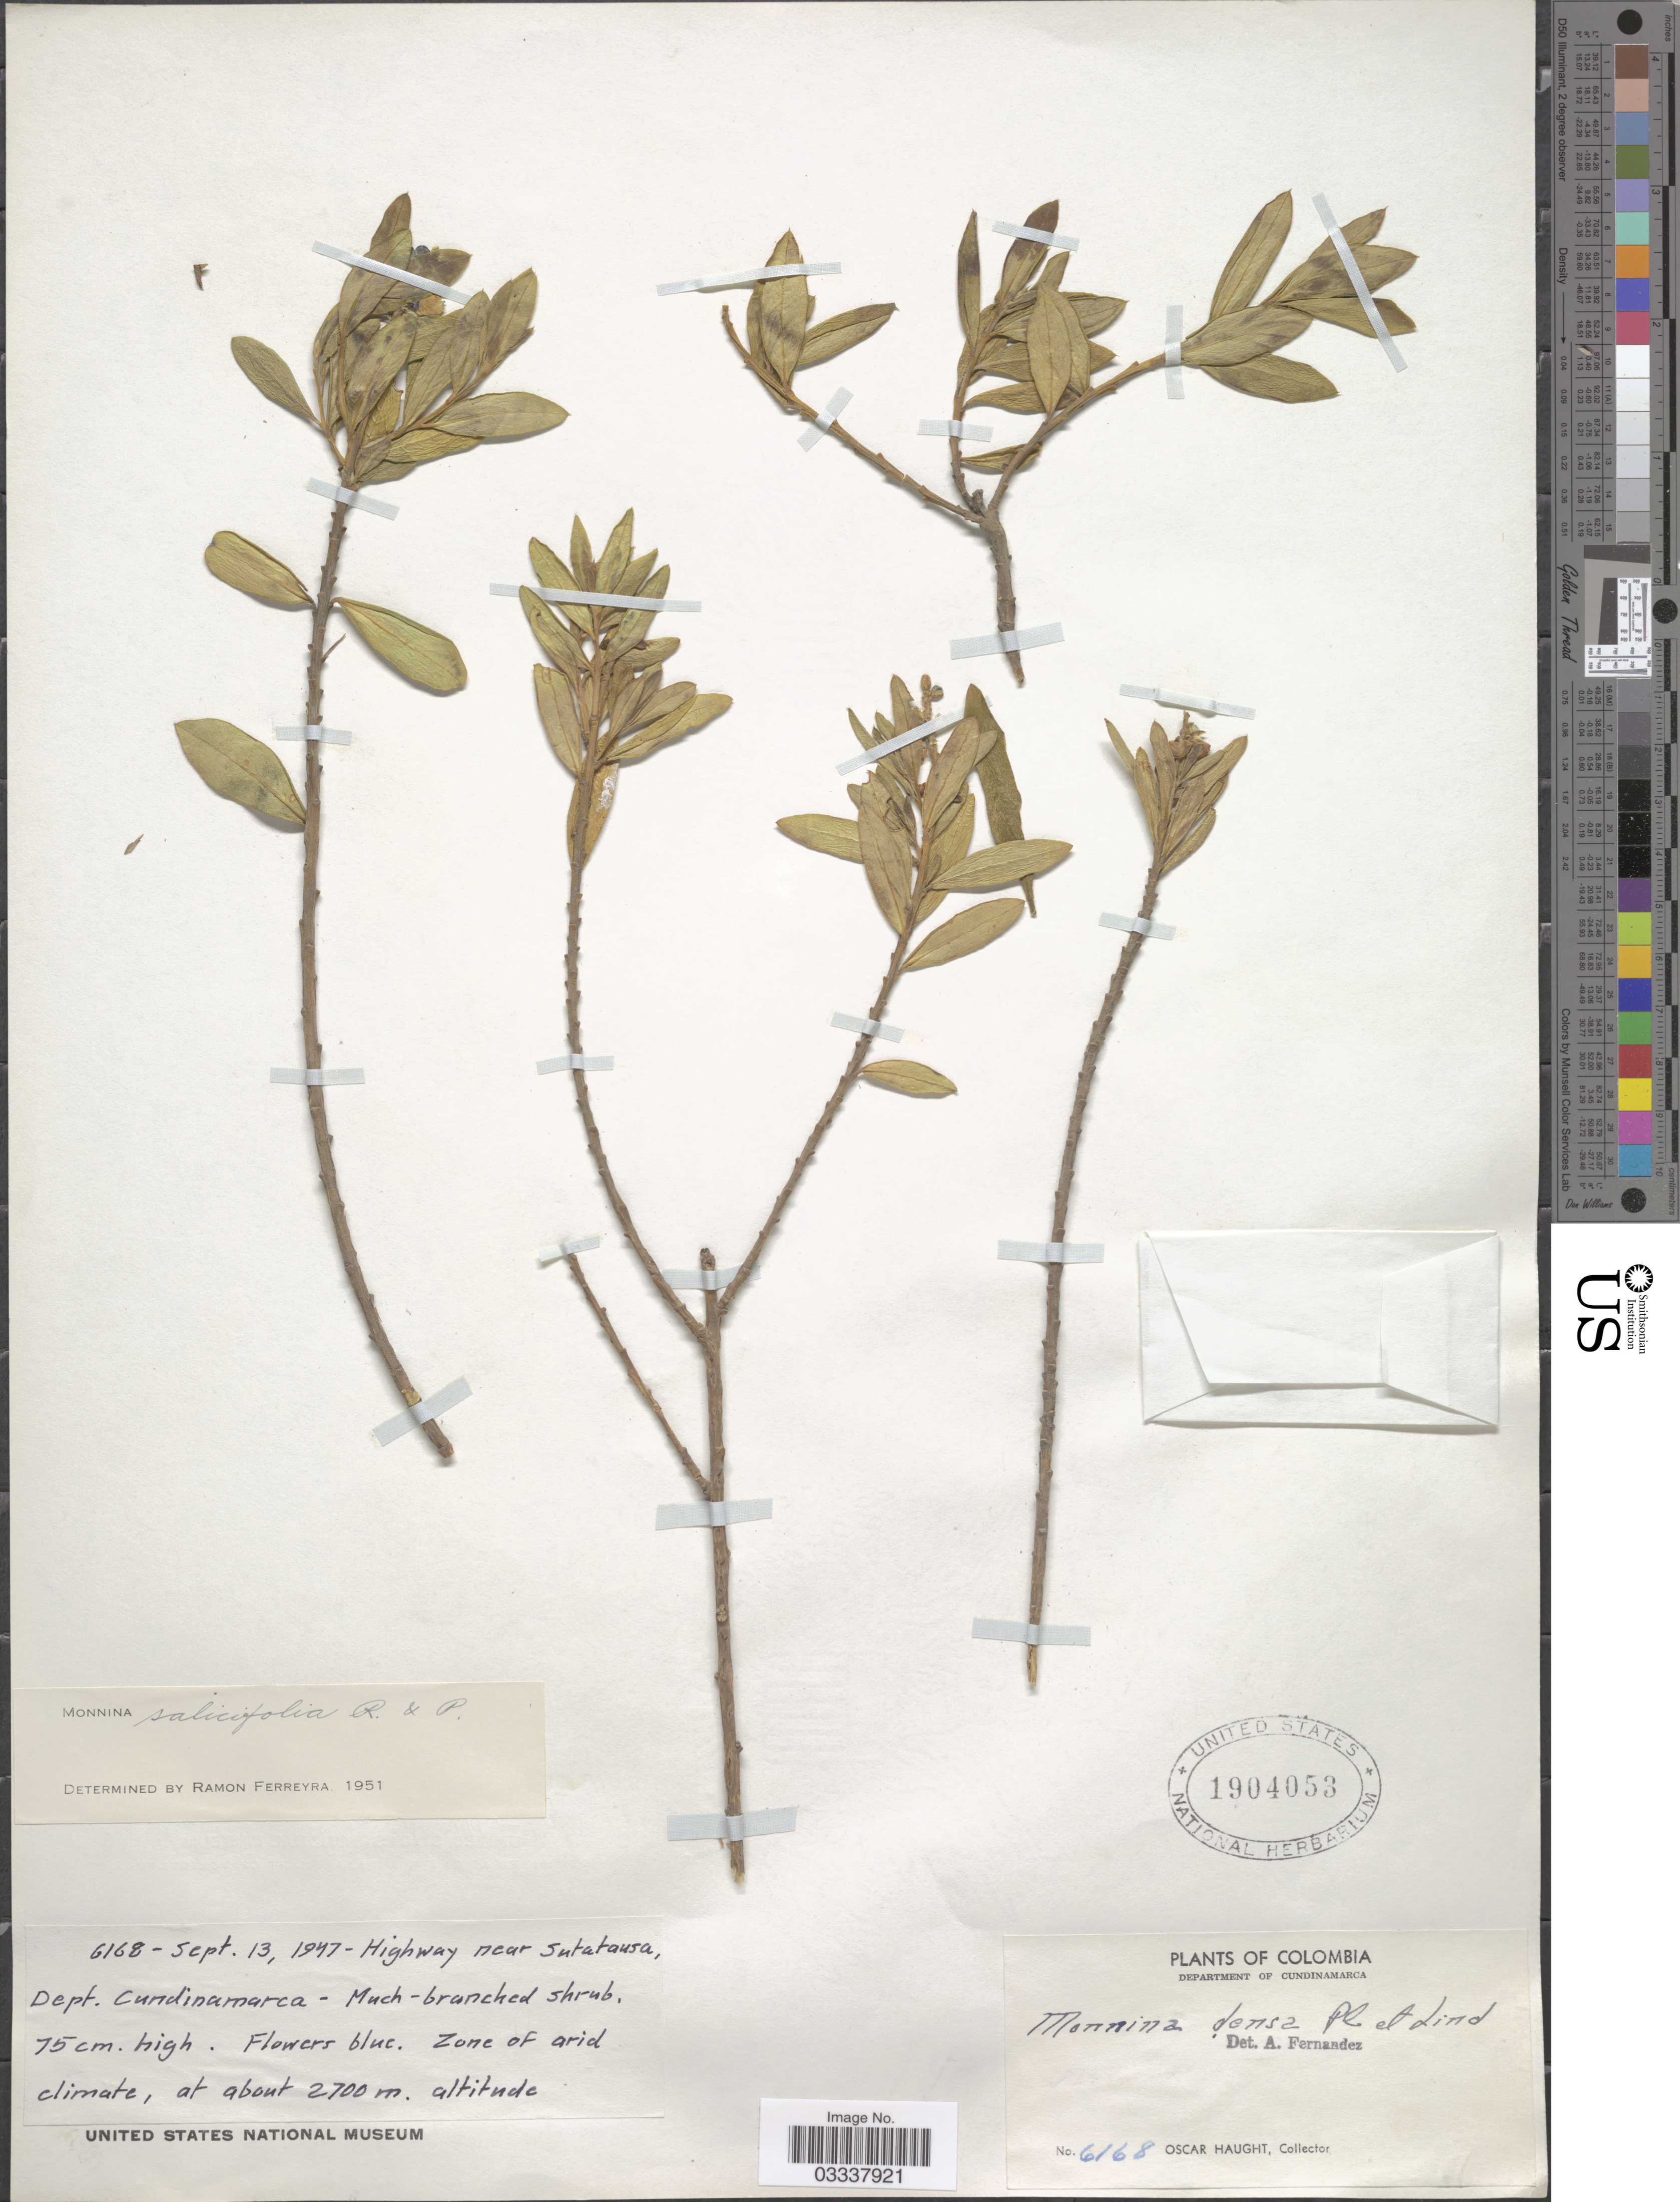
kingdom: Plantae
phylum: Tracheophyta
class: Magnoliopsida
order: Fabales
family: Polygalaceae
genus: Monnina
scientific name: Monnina salicifolia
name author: Ruiz & Pav.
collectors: O. L. Haught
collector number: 6168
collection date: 1947-09-13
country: Colombia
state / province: Cundinamarca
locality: Highway near Sutatausa, Department of Cundinamarca.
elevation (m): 2700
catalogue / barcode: US 1904053